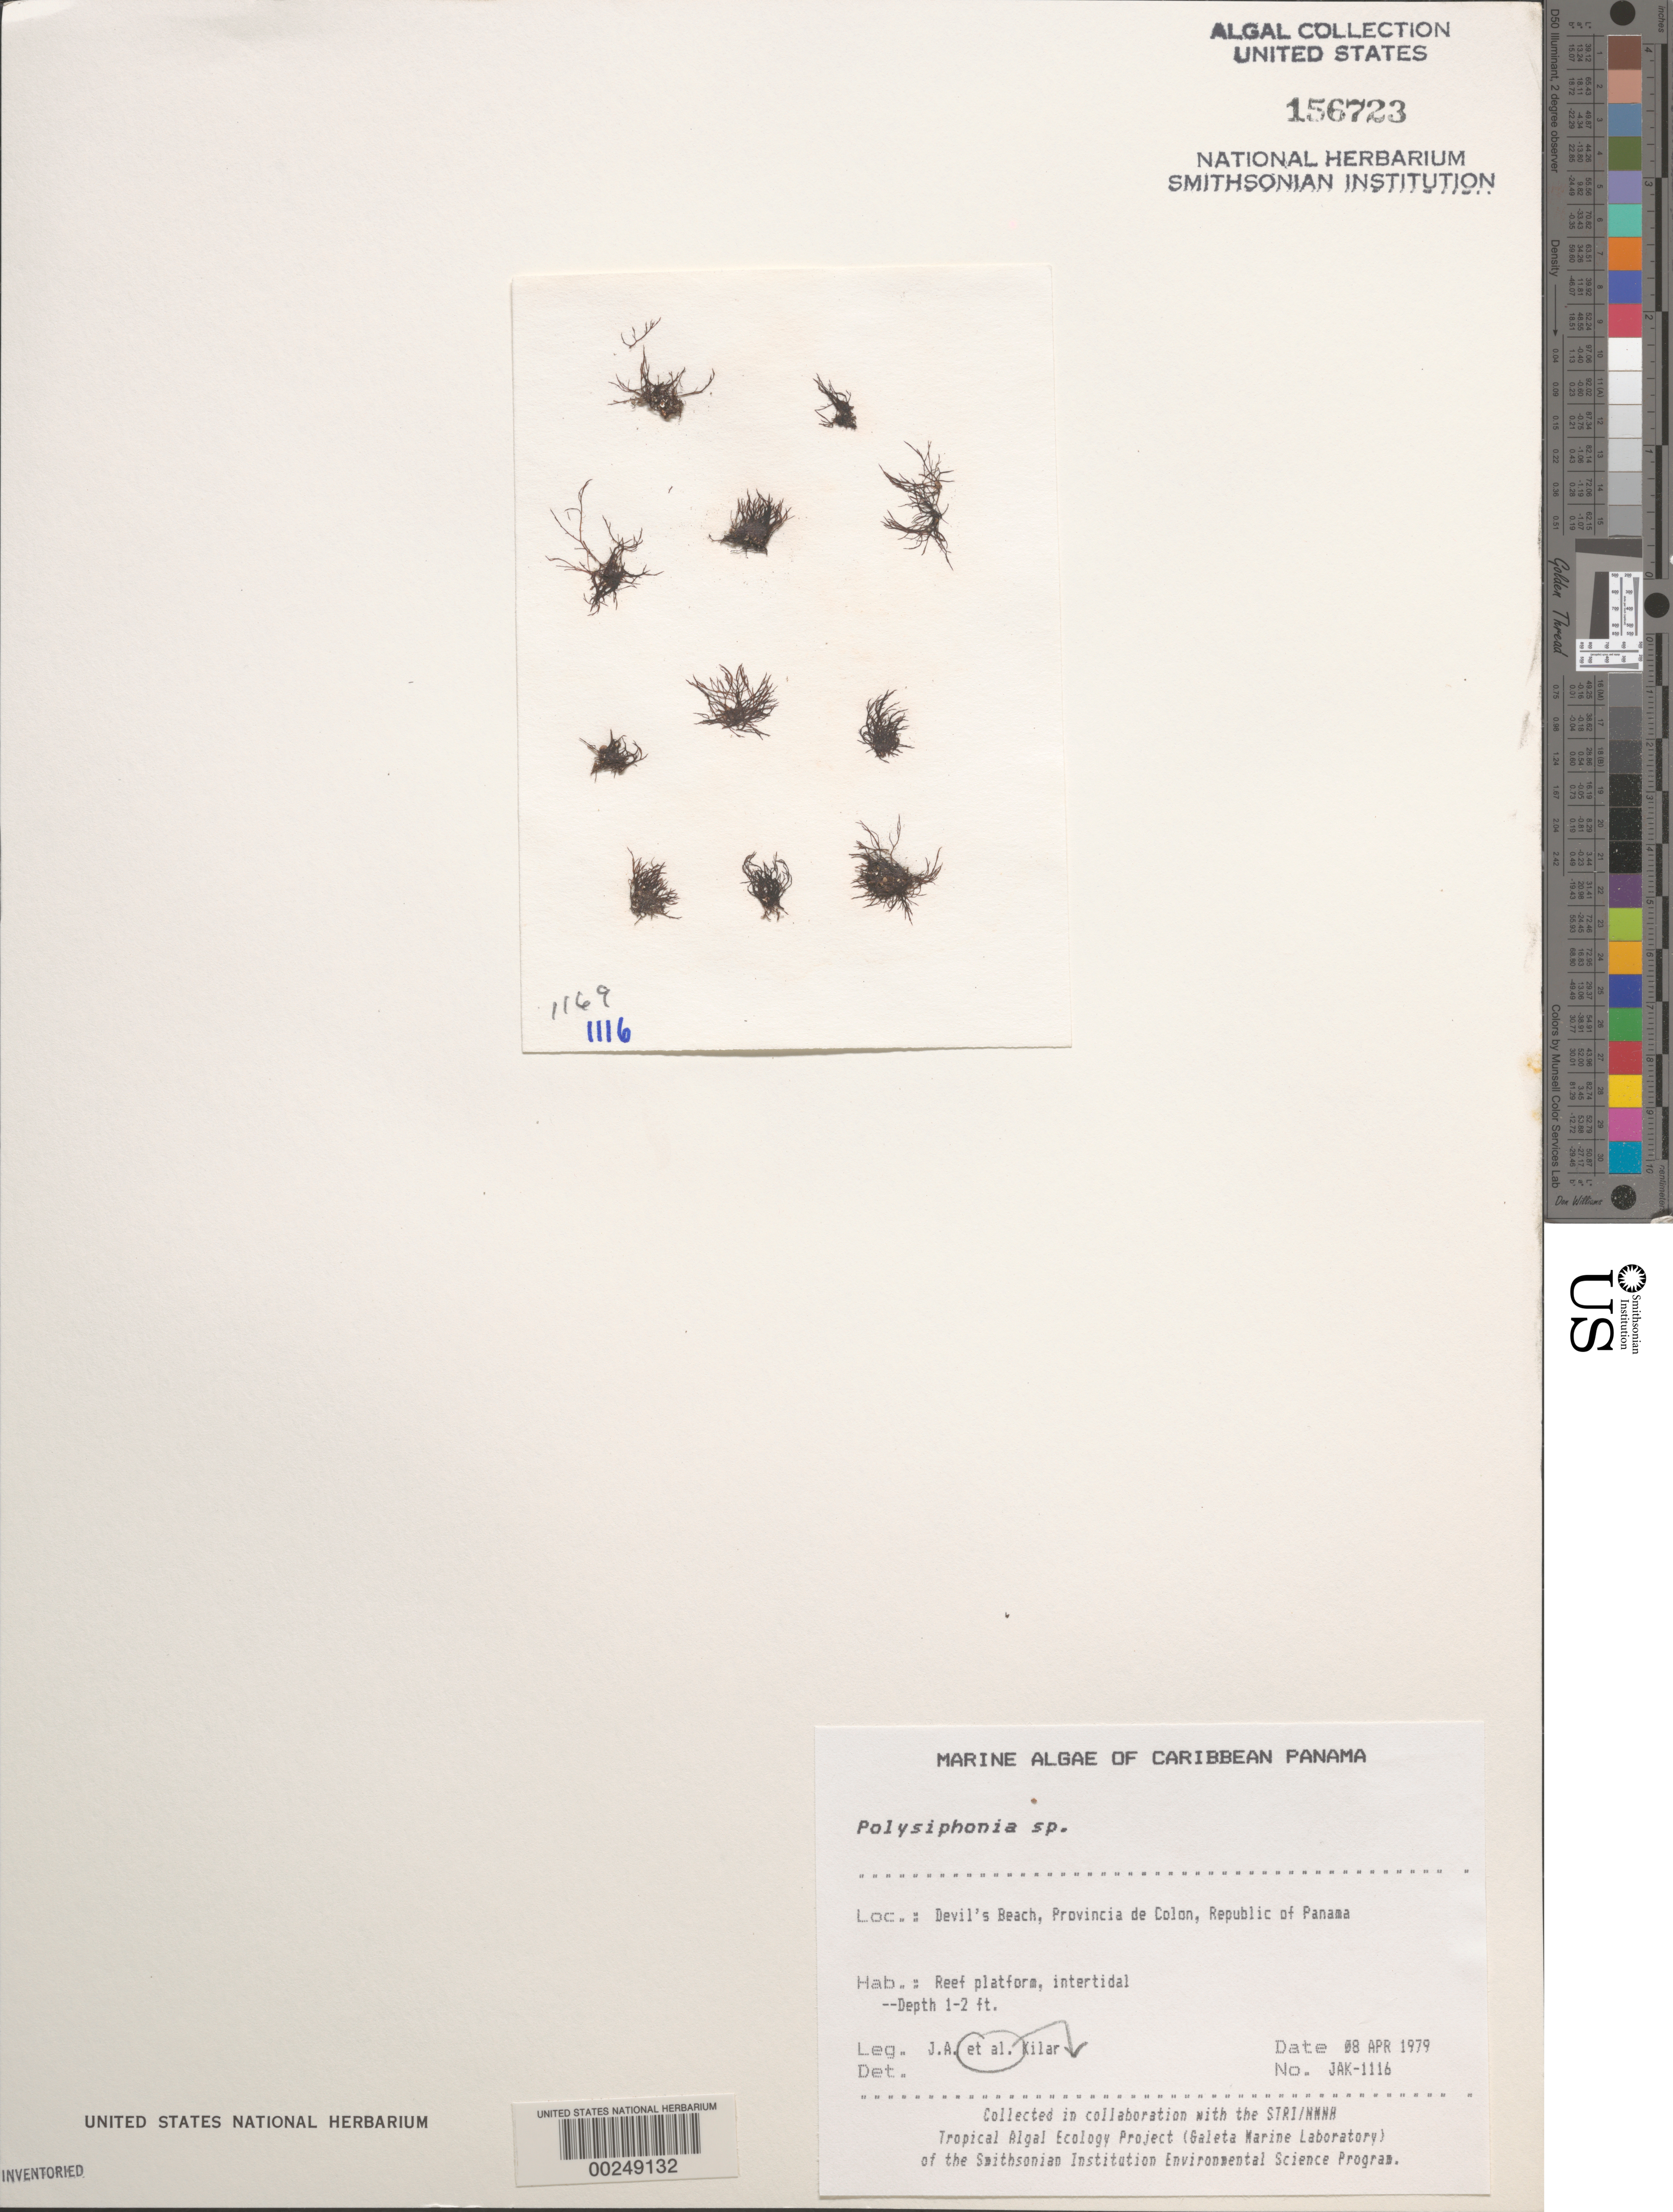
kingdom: Plantae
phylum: Rhodophyta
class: Florideophyceae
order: Ceramiales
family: Rhodomelaceae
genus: Polysiphonia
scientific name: Polysiphonia sp.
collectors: J. A. Kilar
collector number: JAK-1116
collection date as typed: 08 Apr 1979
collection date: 1979-04-08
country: Panama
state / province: Colón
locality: Devil's Beach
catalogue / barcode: US 156723